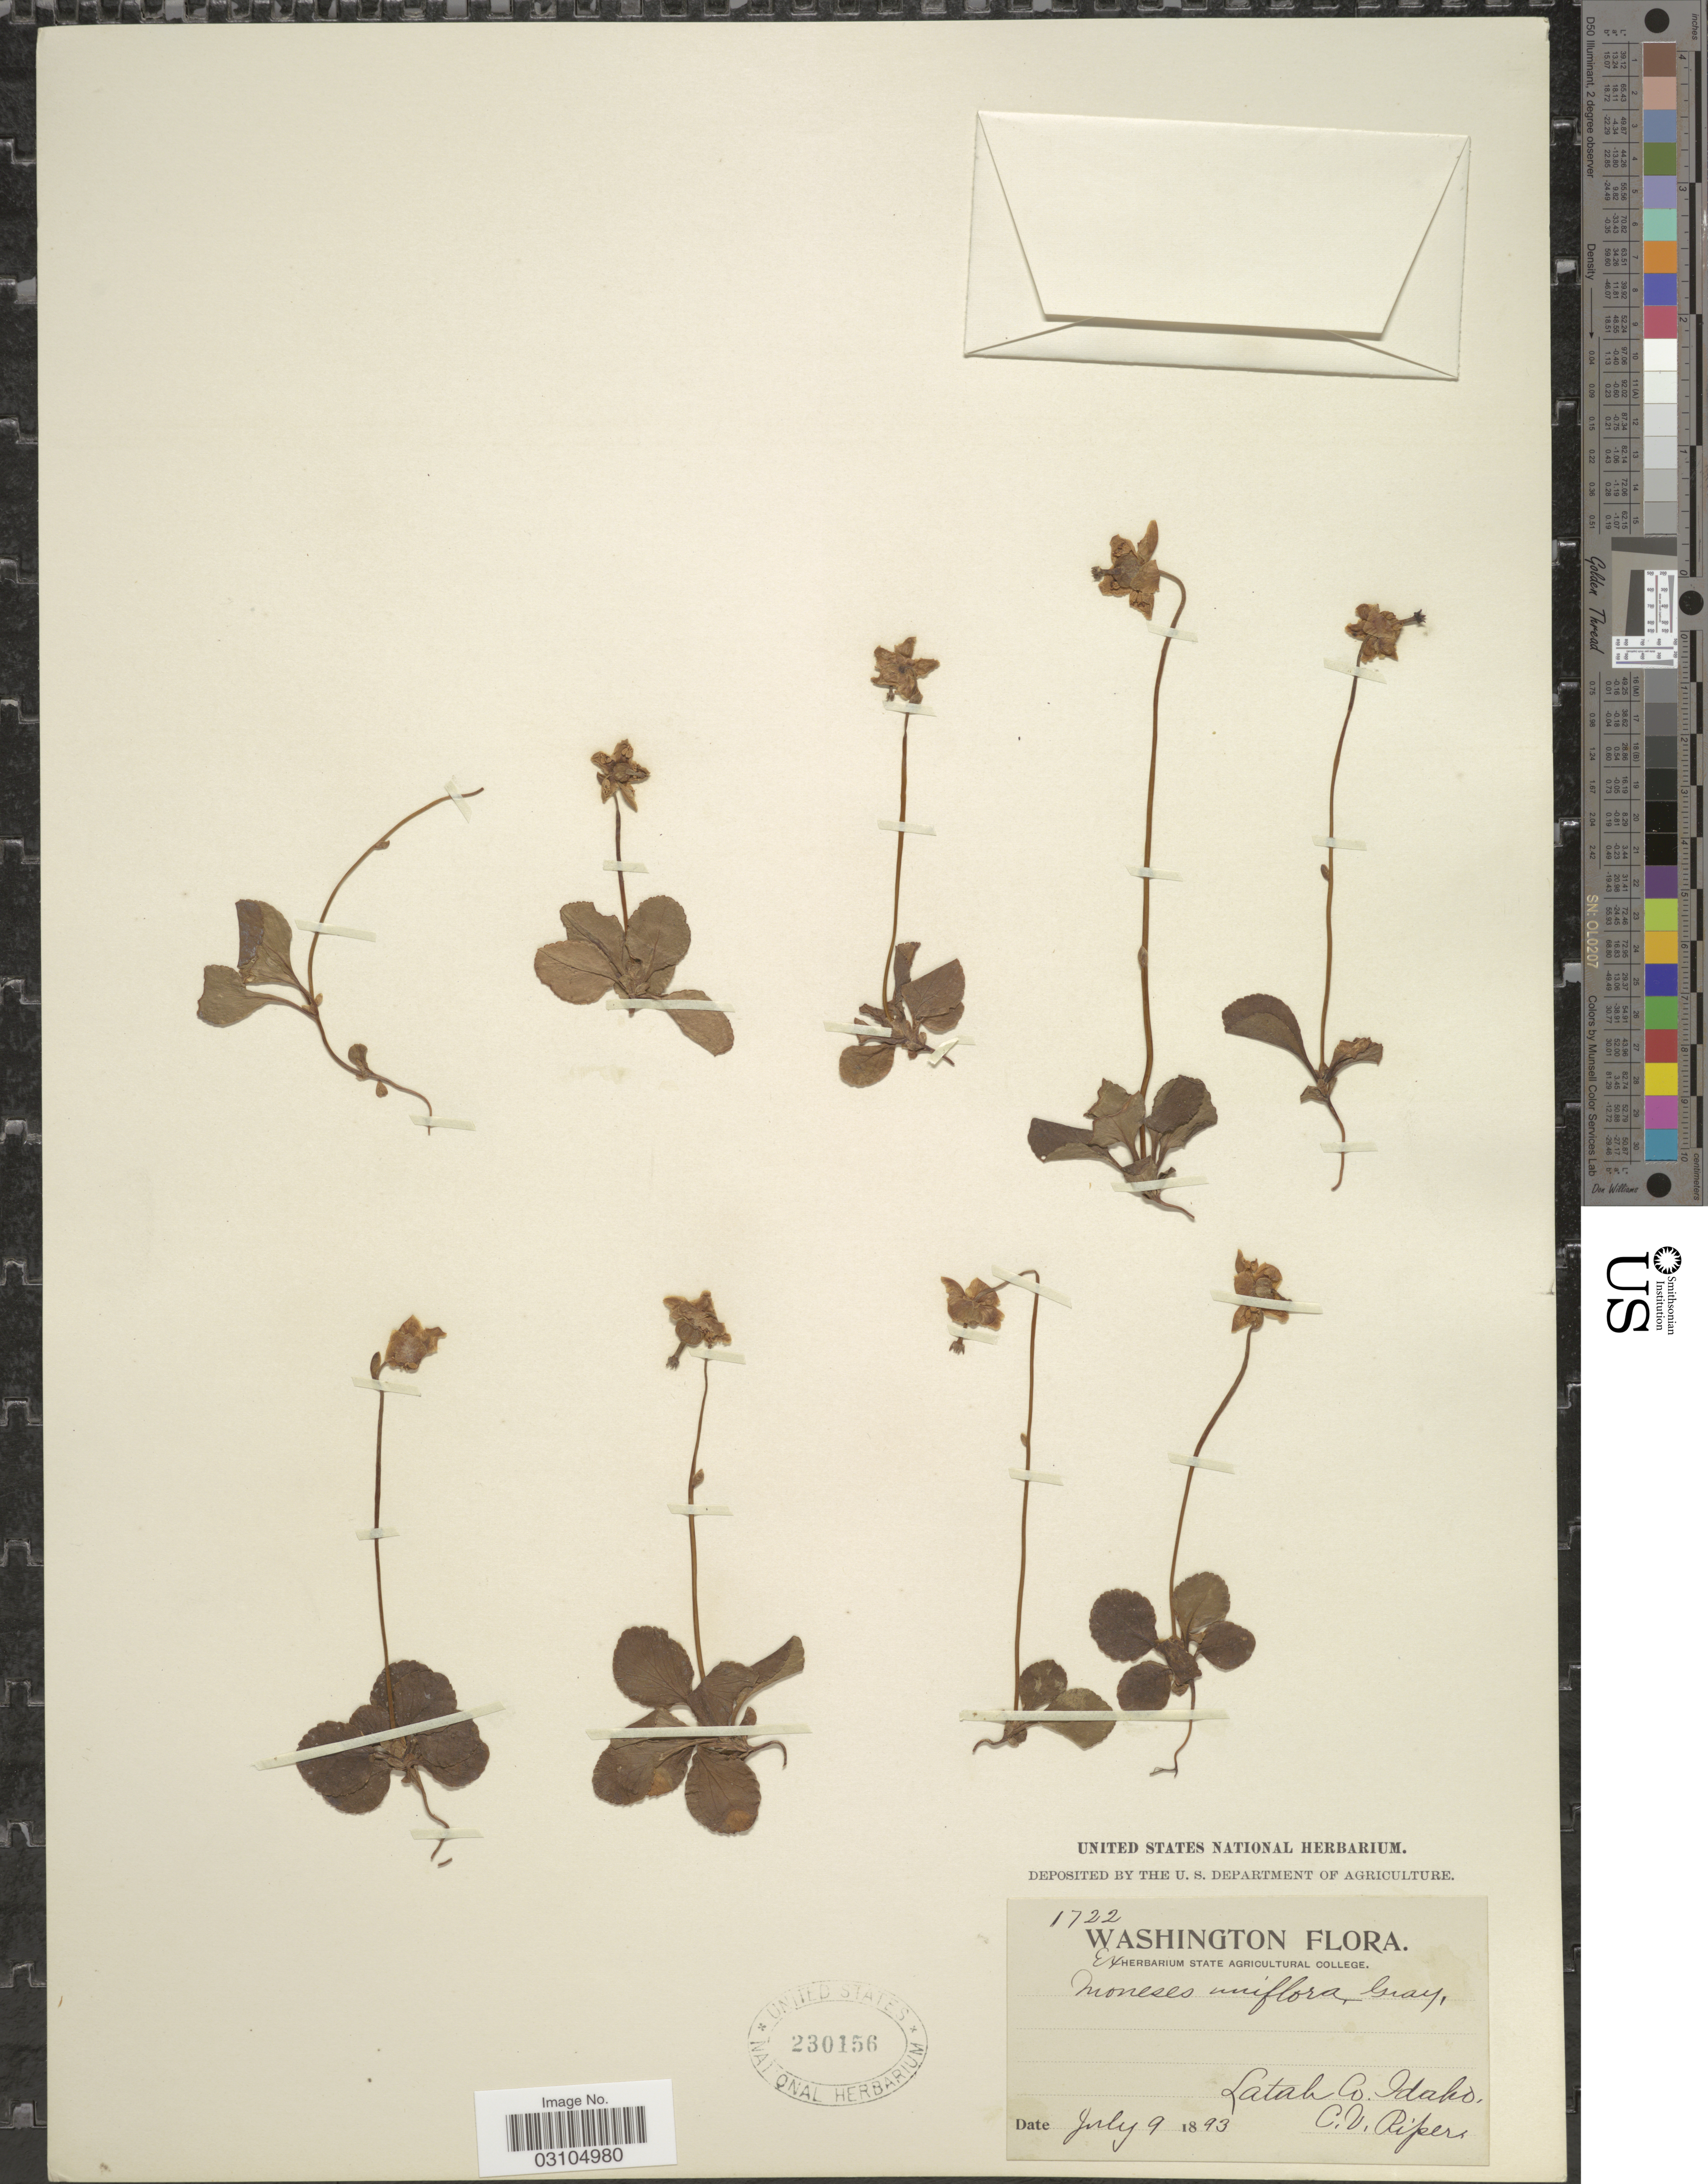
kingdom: Plantae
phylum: Tracheophyta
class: Magnoliopsida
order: Ericales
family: Ericaceae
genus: Moneses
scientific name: Moneses uniflora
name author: (L.) A. Gray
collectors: C. V. Piper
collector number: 1722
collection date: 1893-07-09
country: United States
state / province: Idaho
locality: Latah Co., Idaho.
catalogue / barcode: US 230156